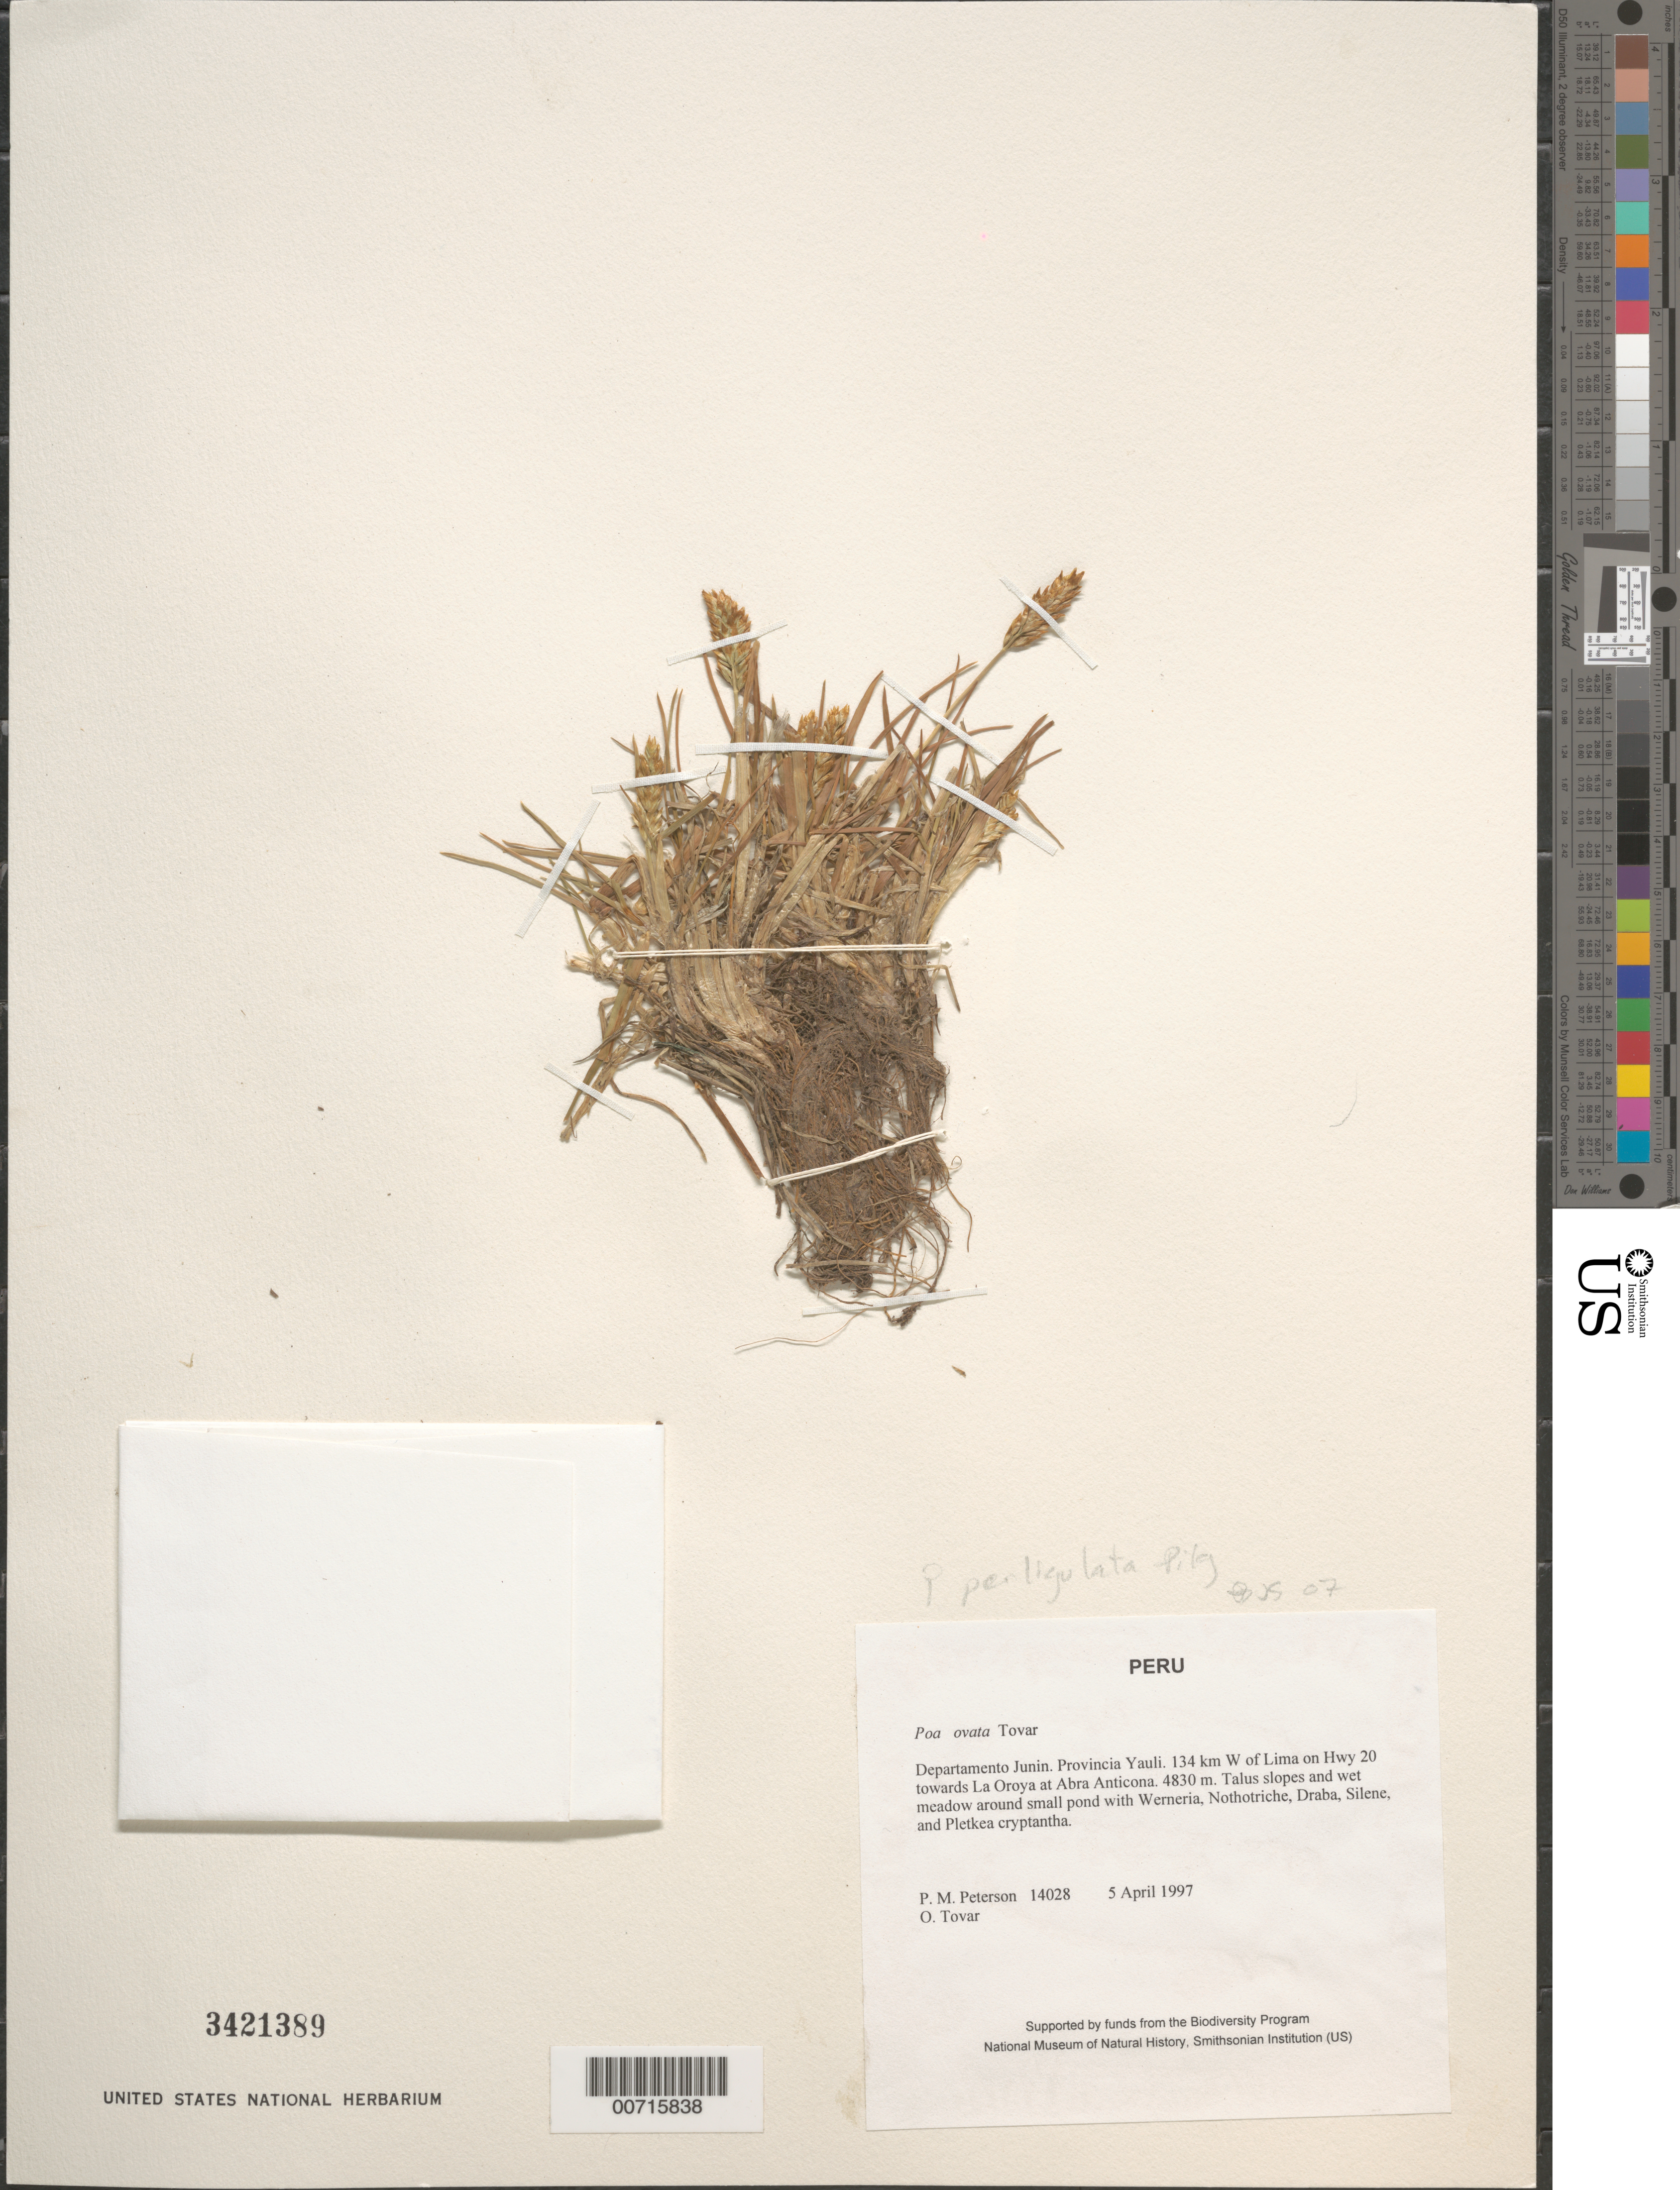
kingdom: Plantae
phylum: Tracheophyta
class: Liliopsida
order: Poales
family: Poaceae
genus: Poa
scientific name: Poa perligulata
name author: Pilg.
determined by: Soreng, Robert J., Research Associate (BOT), Smithsonian Institution - National Museum of Natural History (UNITED STATES)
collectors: P. M. Peterson & Ó. Tovar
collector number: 14028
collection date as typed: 05 Apr 1997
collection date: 1997-04-05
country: Peru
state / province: Junín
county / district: Yauli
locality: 134 km W of Lima on Hwy 20 towards La Oroya at Abra Anticona.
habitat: Talus slopes and wet meadow around small pond with Werneria, Nothotriche, Draba, Silene, and Pletkea cryptantha.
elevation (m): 4830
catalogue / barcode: US 3421389